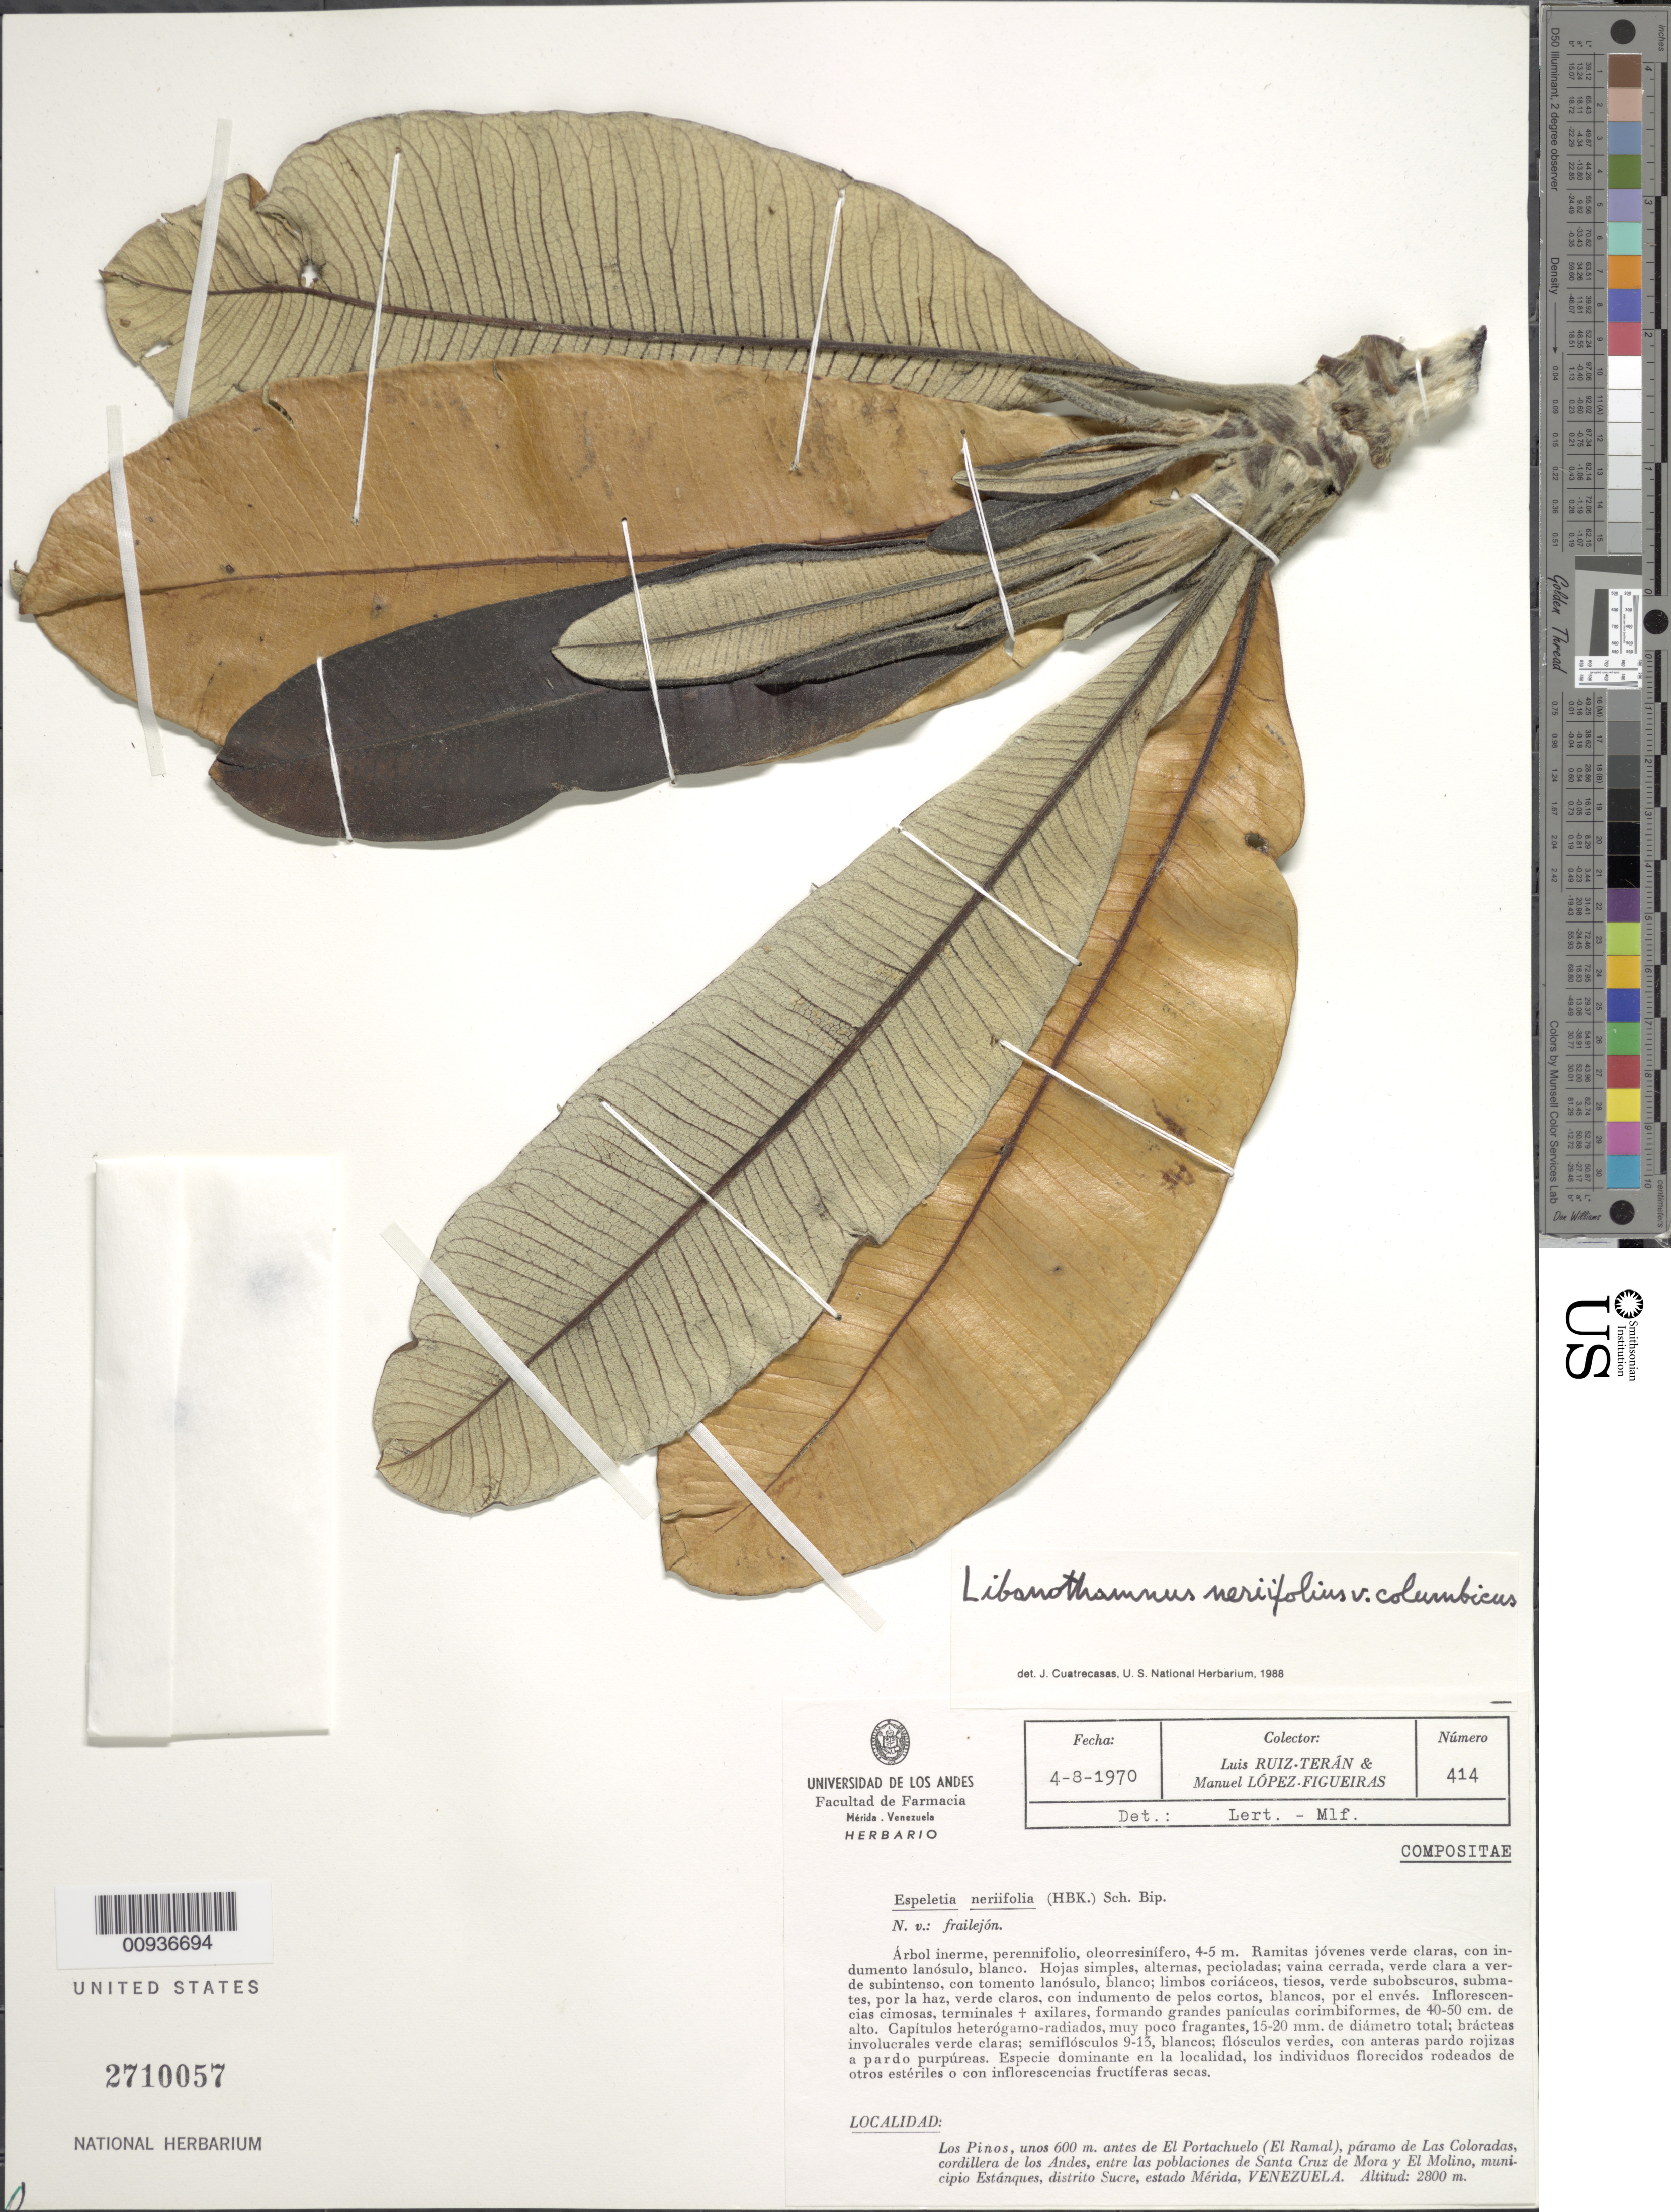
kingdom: Plantae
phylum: Tracheophyta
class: Magnoliopsida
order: Asterales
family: Asteraceae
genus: Libanothamnus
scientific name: Libanothamnus neriifolius var. columbicus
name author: (Cuatrec.) Cuatrec.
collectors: L. Teran & M. López Figueiras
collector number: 414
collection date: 1970-08-04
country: Venezuela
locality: Los Pinos, unos 600 m antes de El Portachuelo (El Ramal), paramo de Las Coloradas, Cordillera de los Andes, entre las poblaciones de Santa Cruz de Mora y El Molino, Municipio Estanques, distrito Sucre, Estado Merida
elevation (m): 2800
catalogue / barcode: US 2710057